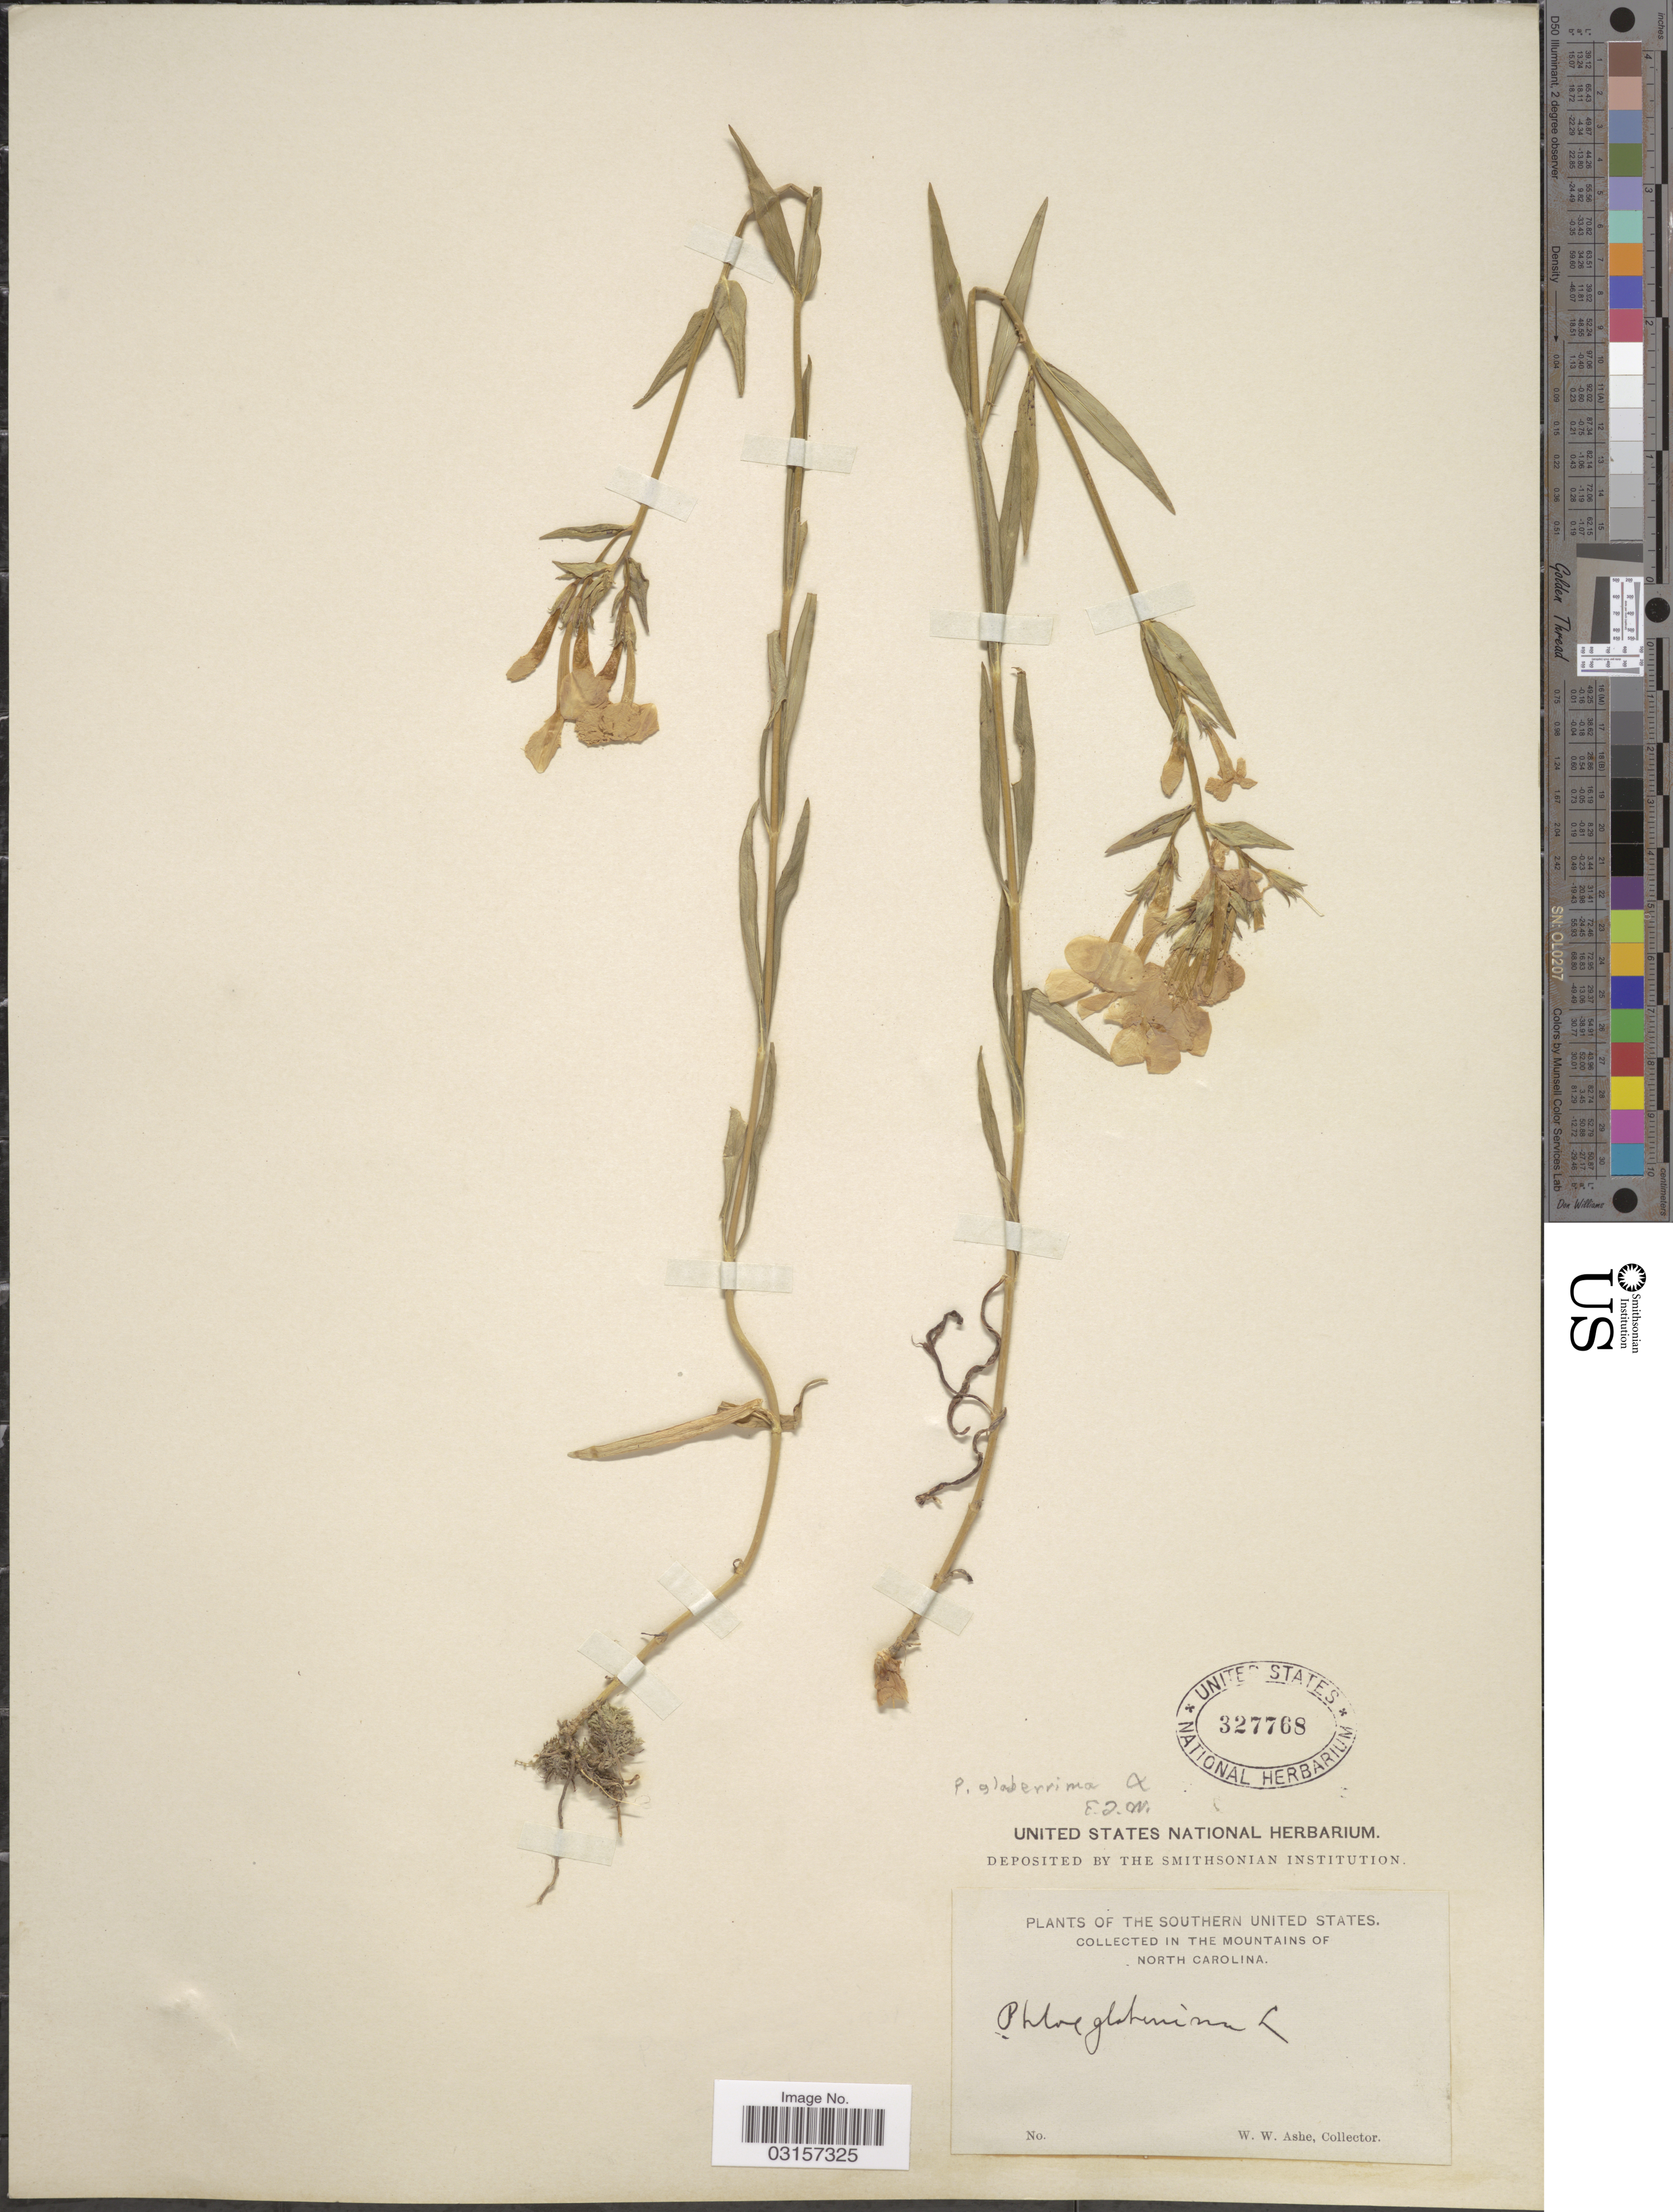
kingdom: Plantae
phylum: Tracheophyta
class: Magnoliopsida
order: Ericales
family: Polemoniaceae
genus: Phlox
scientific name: Phlox glaberrima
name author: L.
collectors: W. W. Ashe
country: United States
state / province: North Carolina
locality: The Southern United States. In the mountains of North Carolina.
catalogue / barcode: US 327768